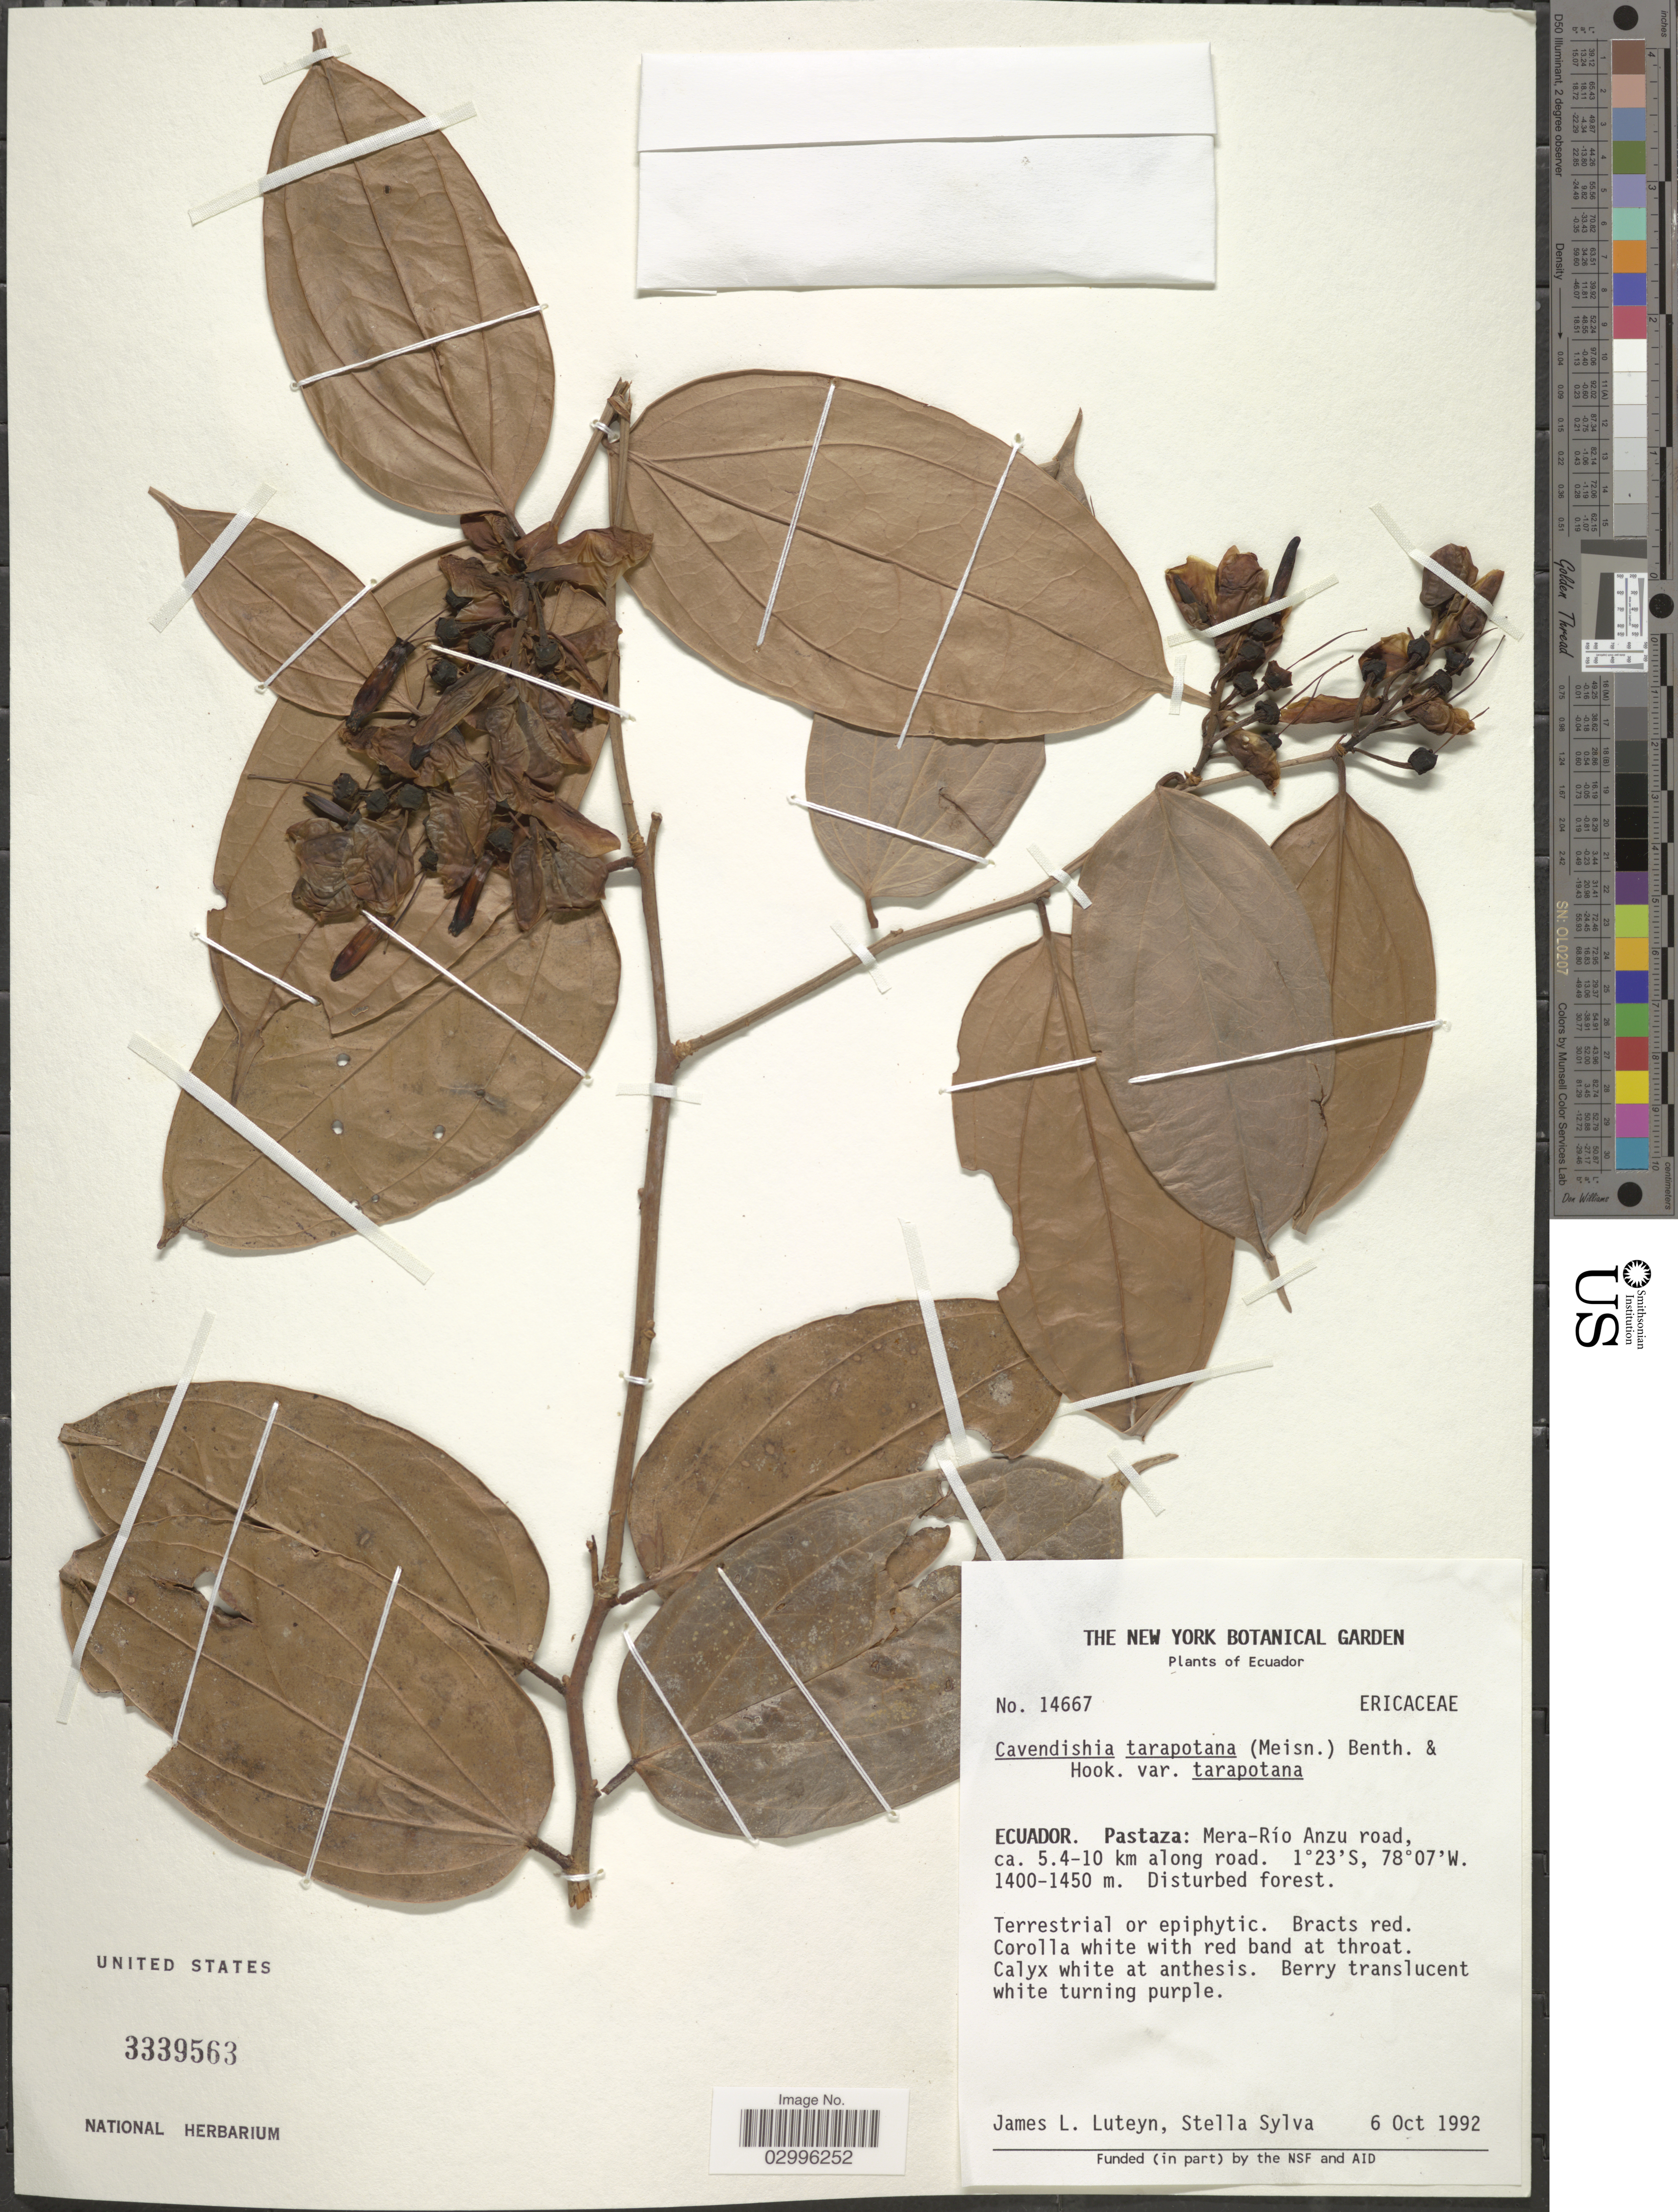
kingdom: Plantae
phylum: Tracheophyta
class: Magnoliopsida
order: Ericales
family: Ericaceae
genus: Cavendishia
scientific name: Cavendishia tarapotana var. tarapotana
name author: (Meisn.) Benth. & Hook.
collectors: J. L. Luteyn & S. Sylva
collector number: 14667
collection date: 1992-10-06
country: Ecuador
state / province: Pastaza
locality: Mera-Río Anzu road, ca. 5.4-10 km along road.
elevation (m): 1400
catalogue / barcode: US 3339563